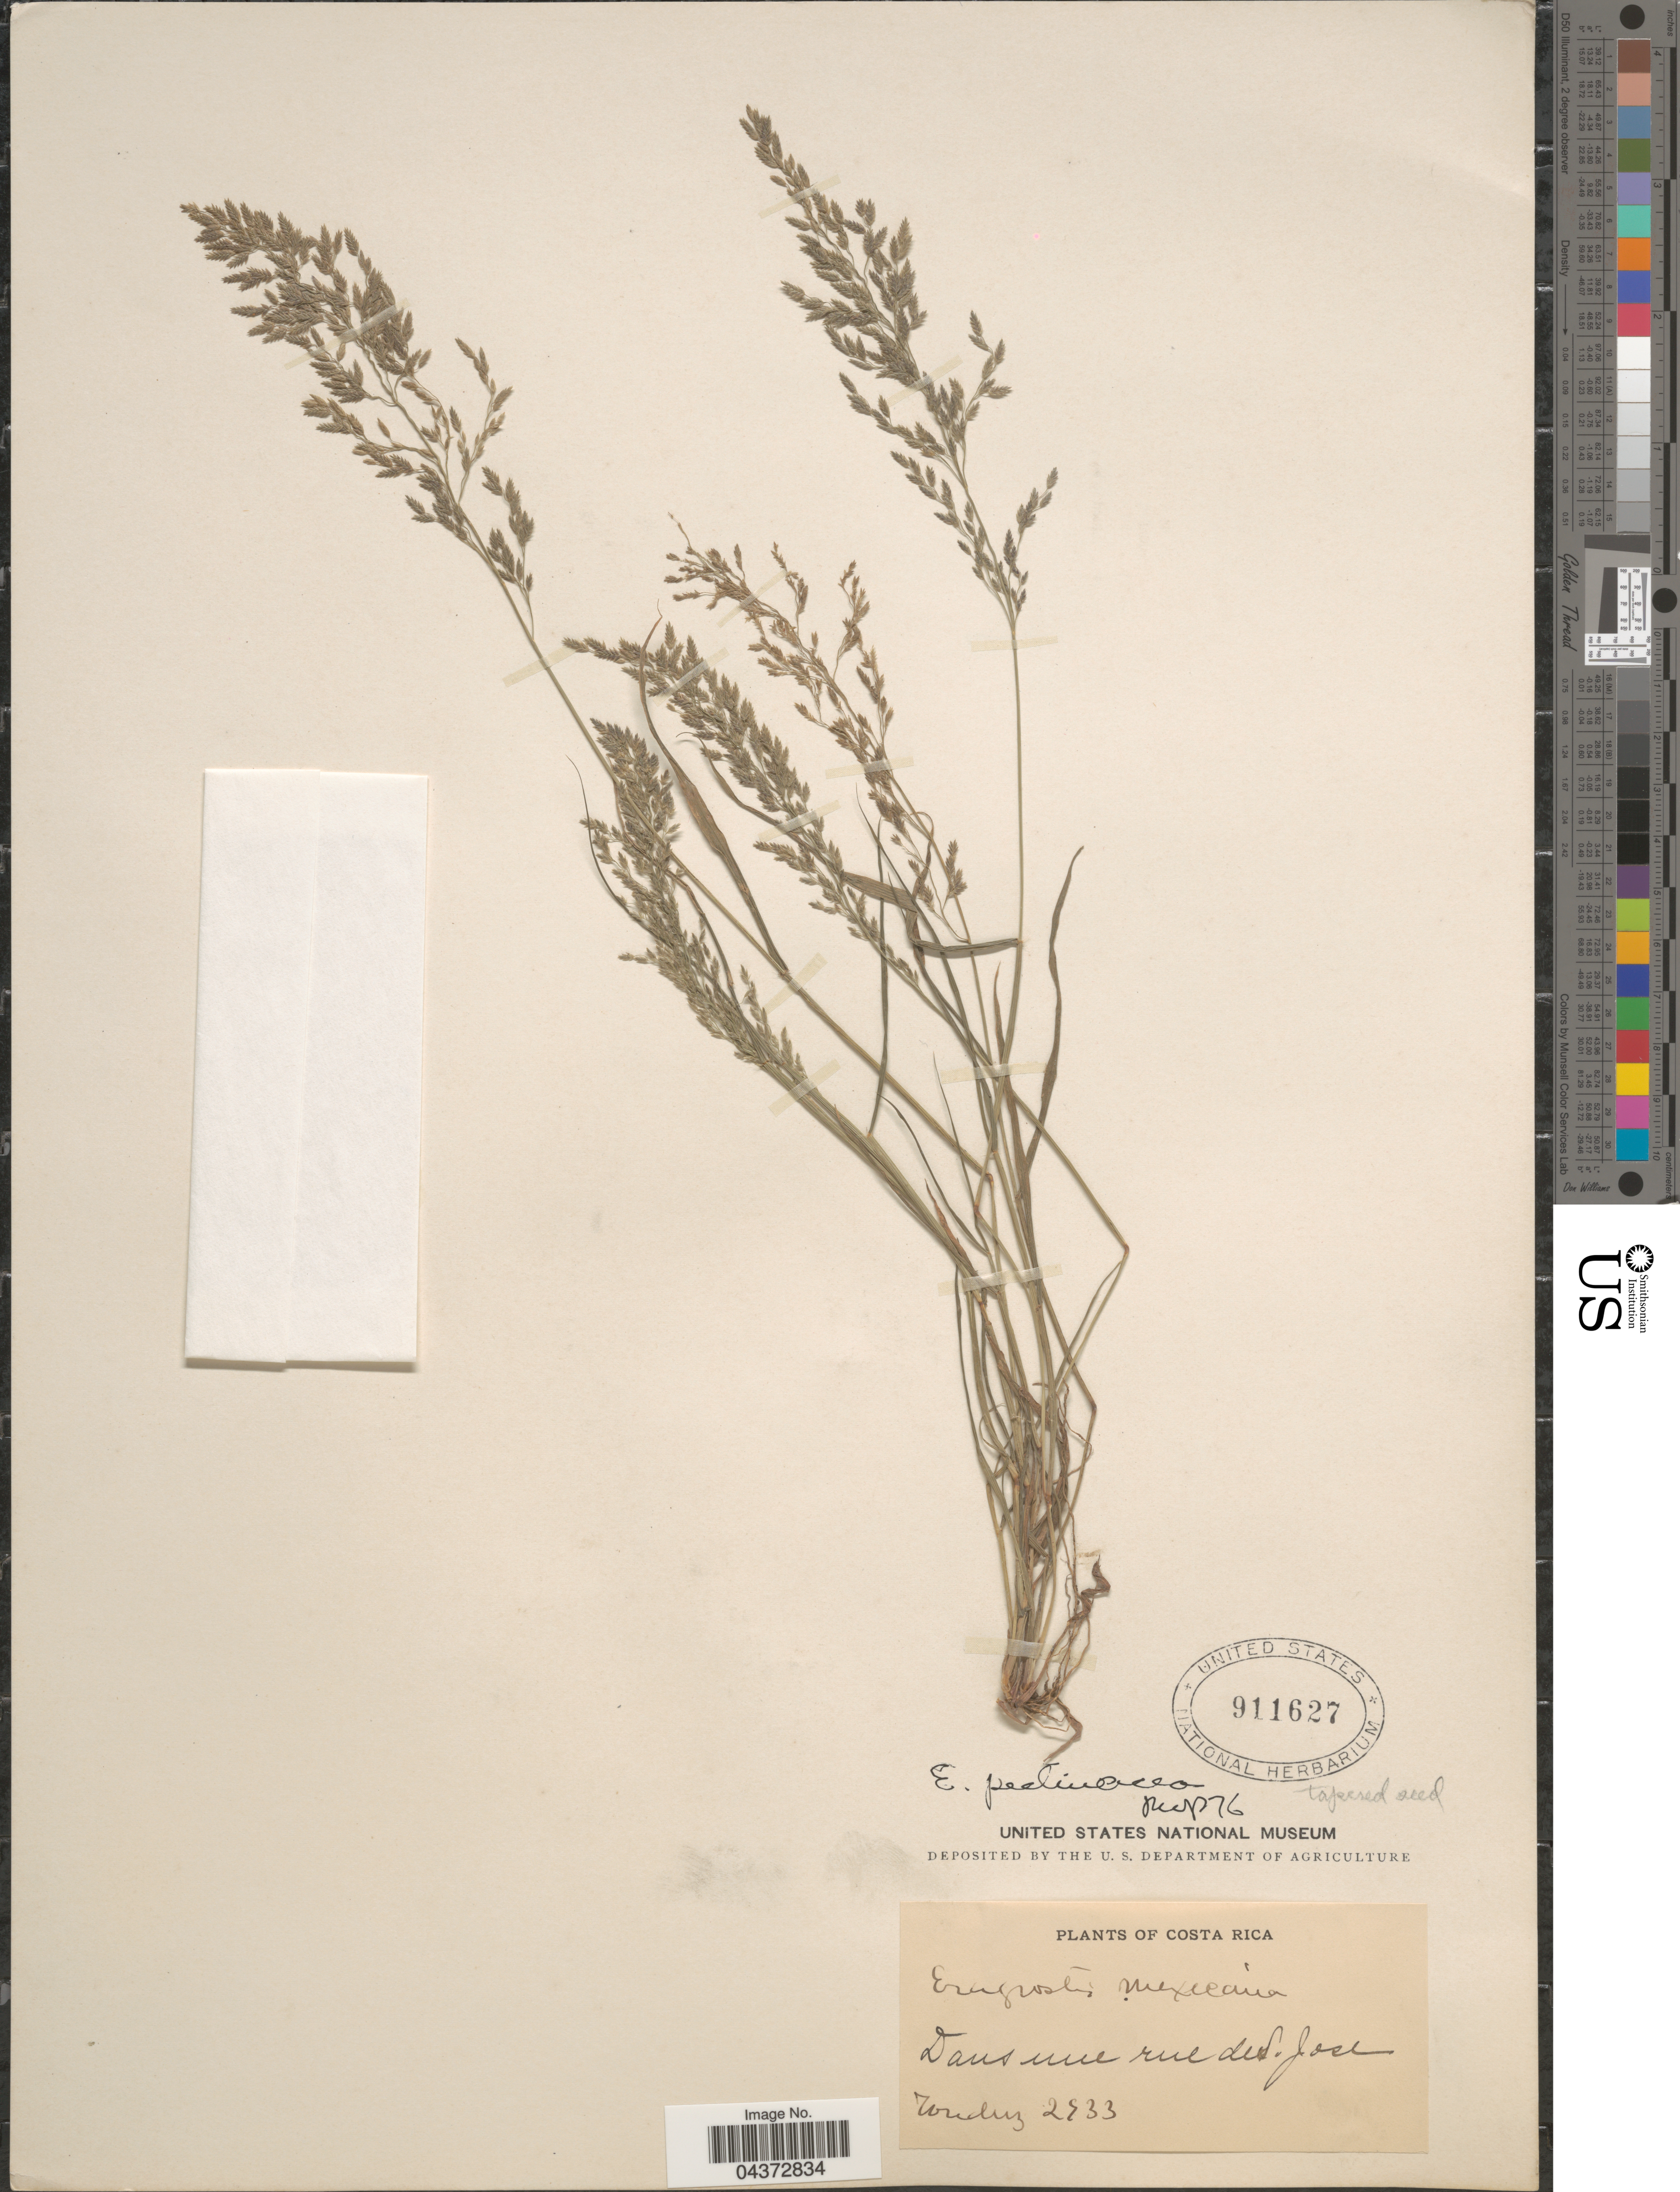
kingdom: Plantae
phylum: Tracheophyta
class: Liliopsida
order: Poales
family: Poaceae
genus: Eragrostis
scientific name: Eragrostis pectinacea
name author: (Michx.) Nees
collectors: Tonduz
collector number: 2933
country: Costa Rica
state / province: San José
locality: Dans une rue de S. Jose.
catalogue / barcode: US 911627